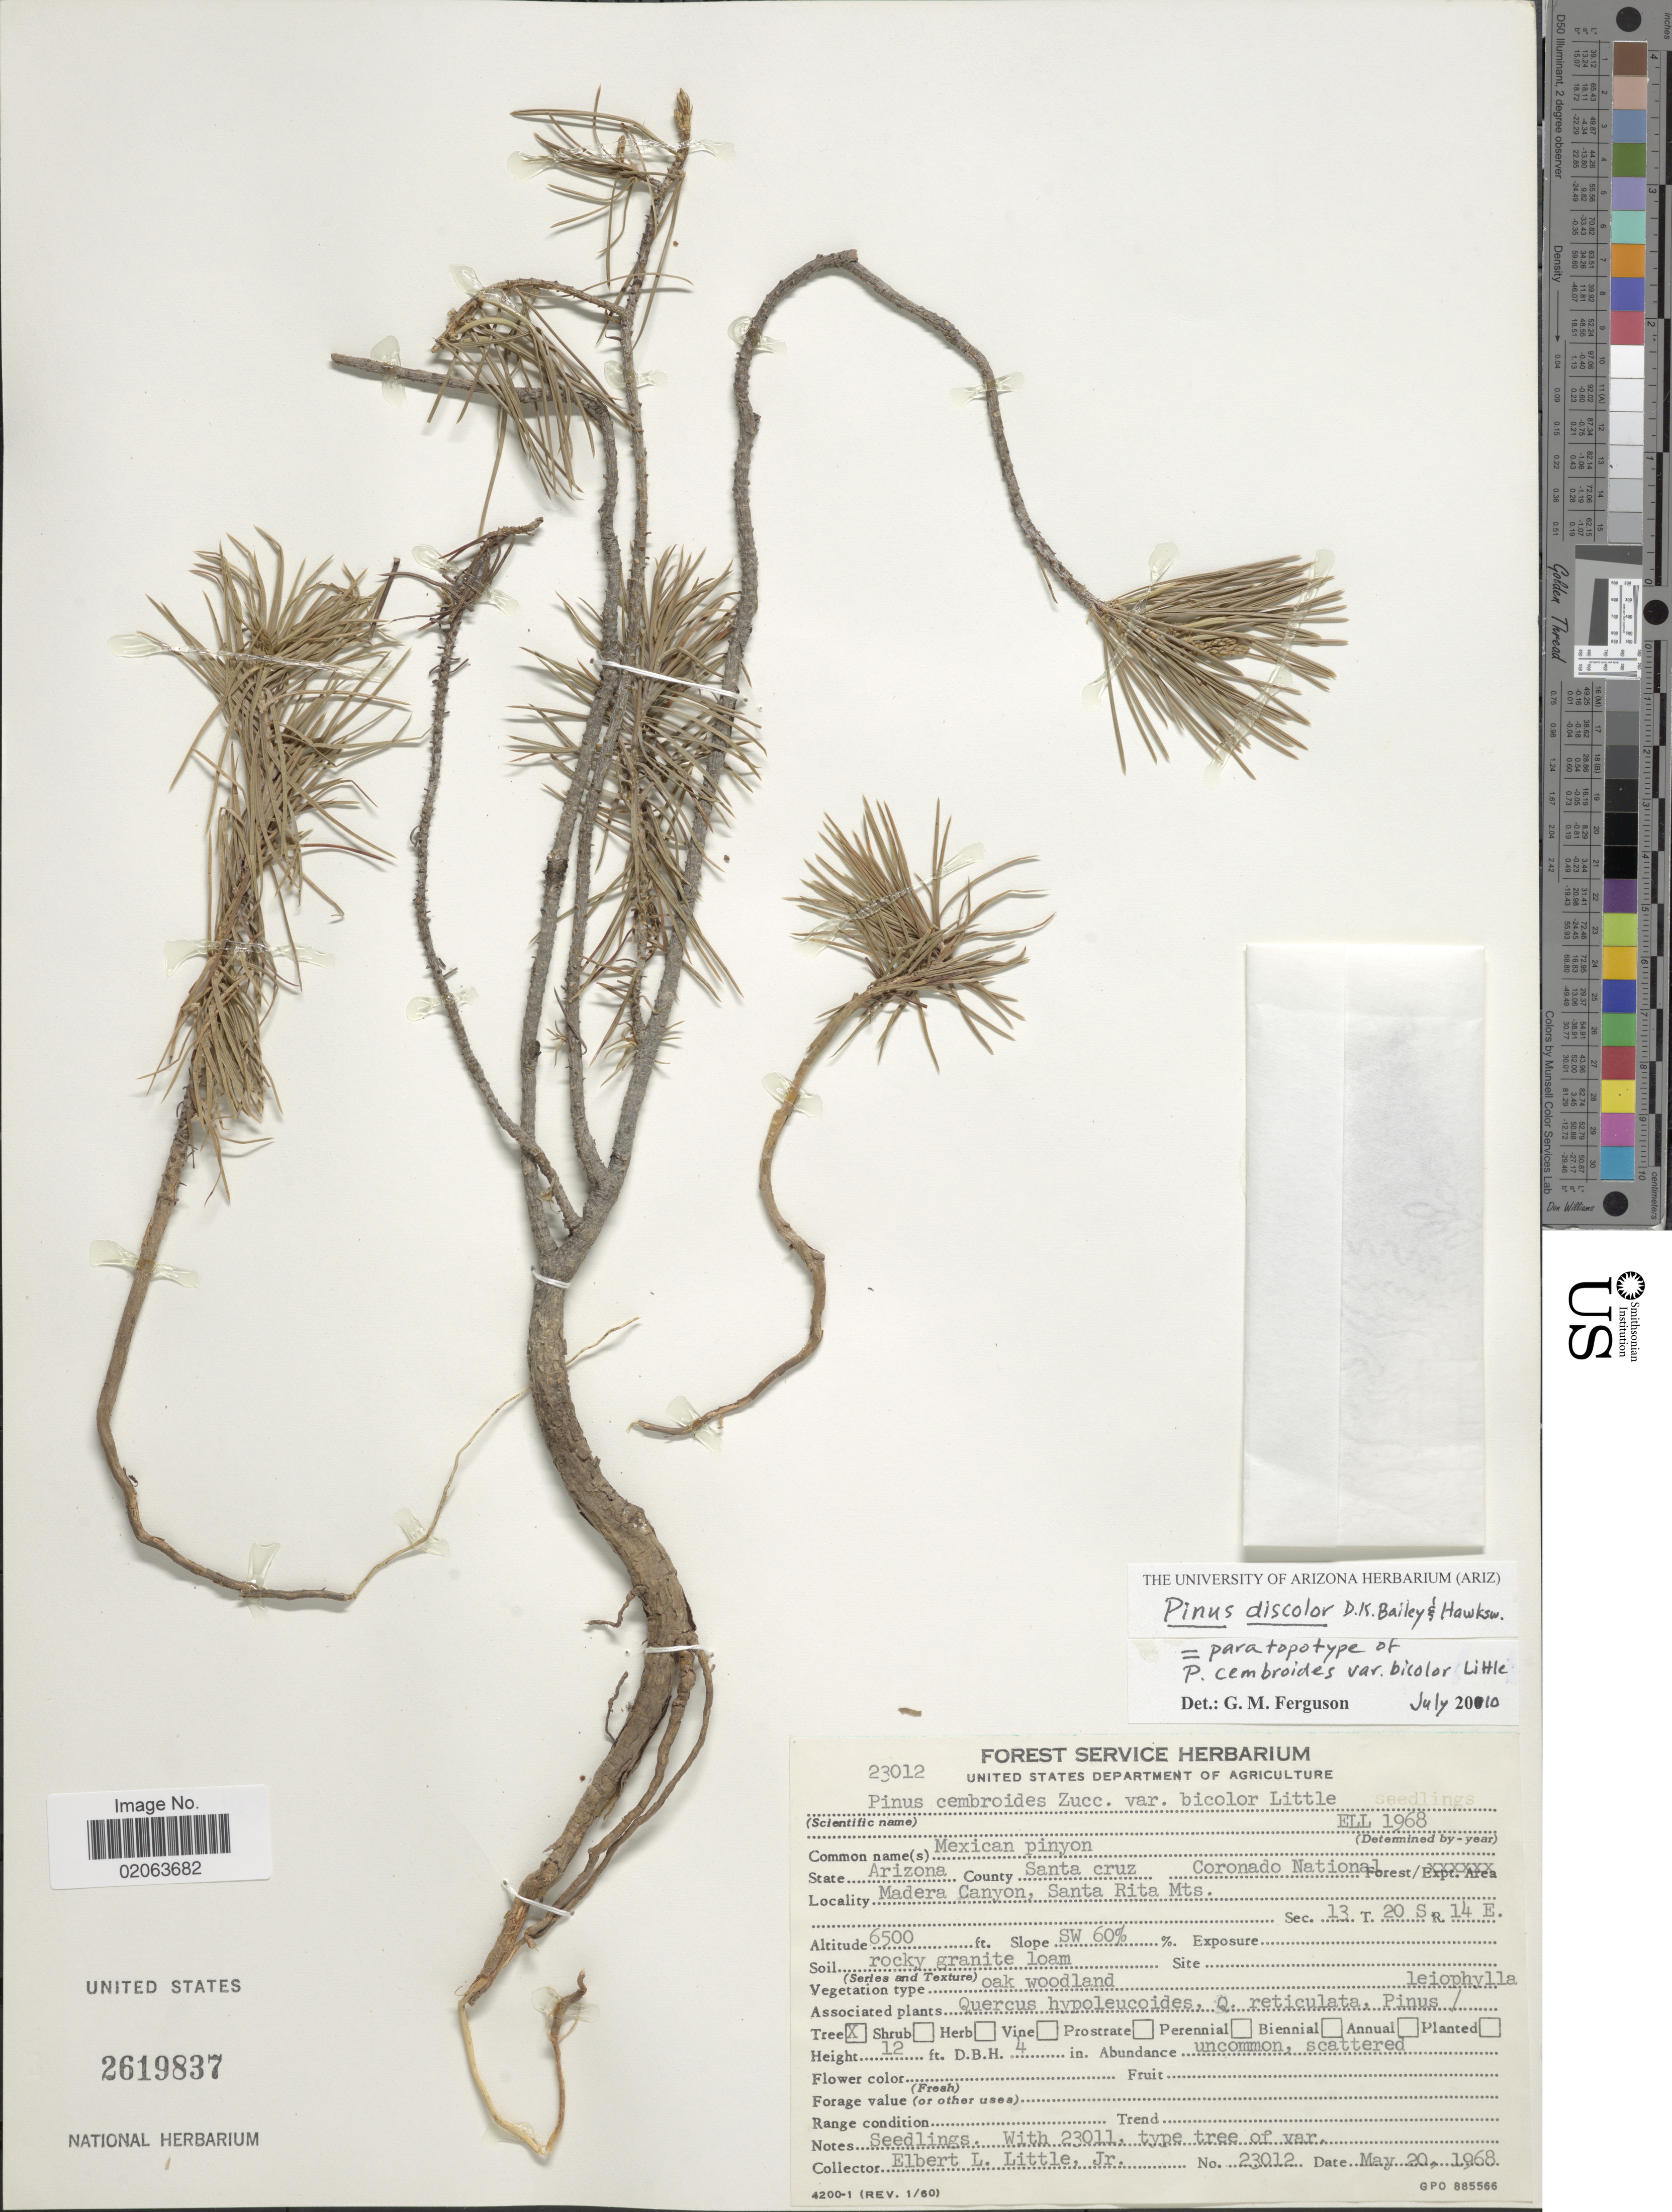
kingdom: Plantae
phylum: Tracheophyta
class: Pinopsida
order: Pinales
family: Pinaceae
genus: Pinus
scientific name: Pinus discolor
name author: D.K. Bailey & Hawksw.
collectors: E. L. Little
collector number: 23012/ELL1968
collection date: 1968-05-20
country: United States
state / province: Arizona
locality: County: Santa Cruz. Coronado National Forest. Madera Canyon, Santa Rita Mts.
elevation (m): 1981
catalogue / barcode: US 2619837